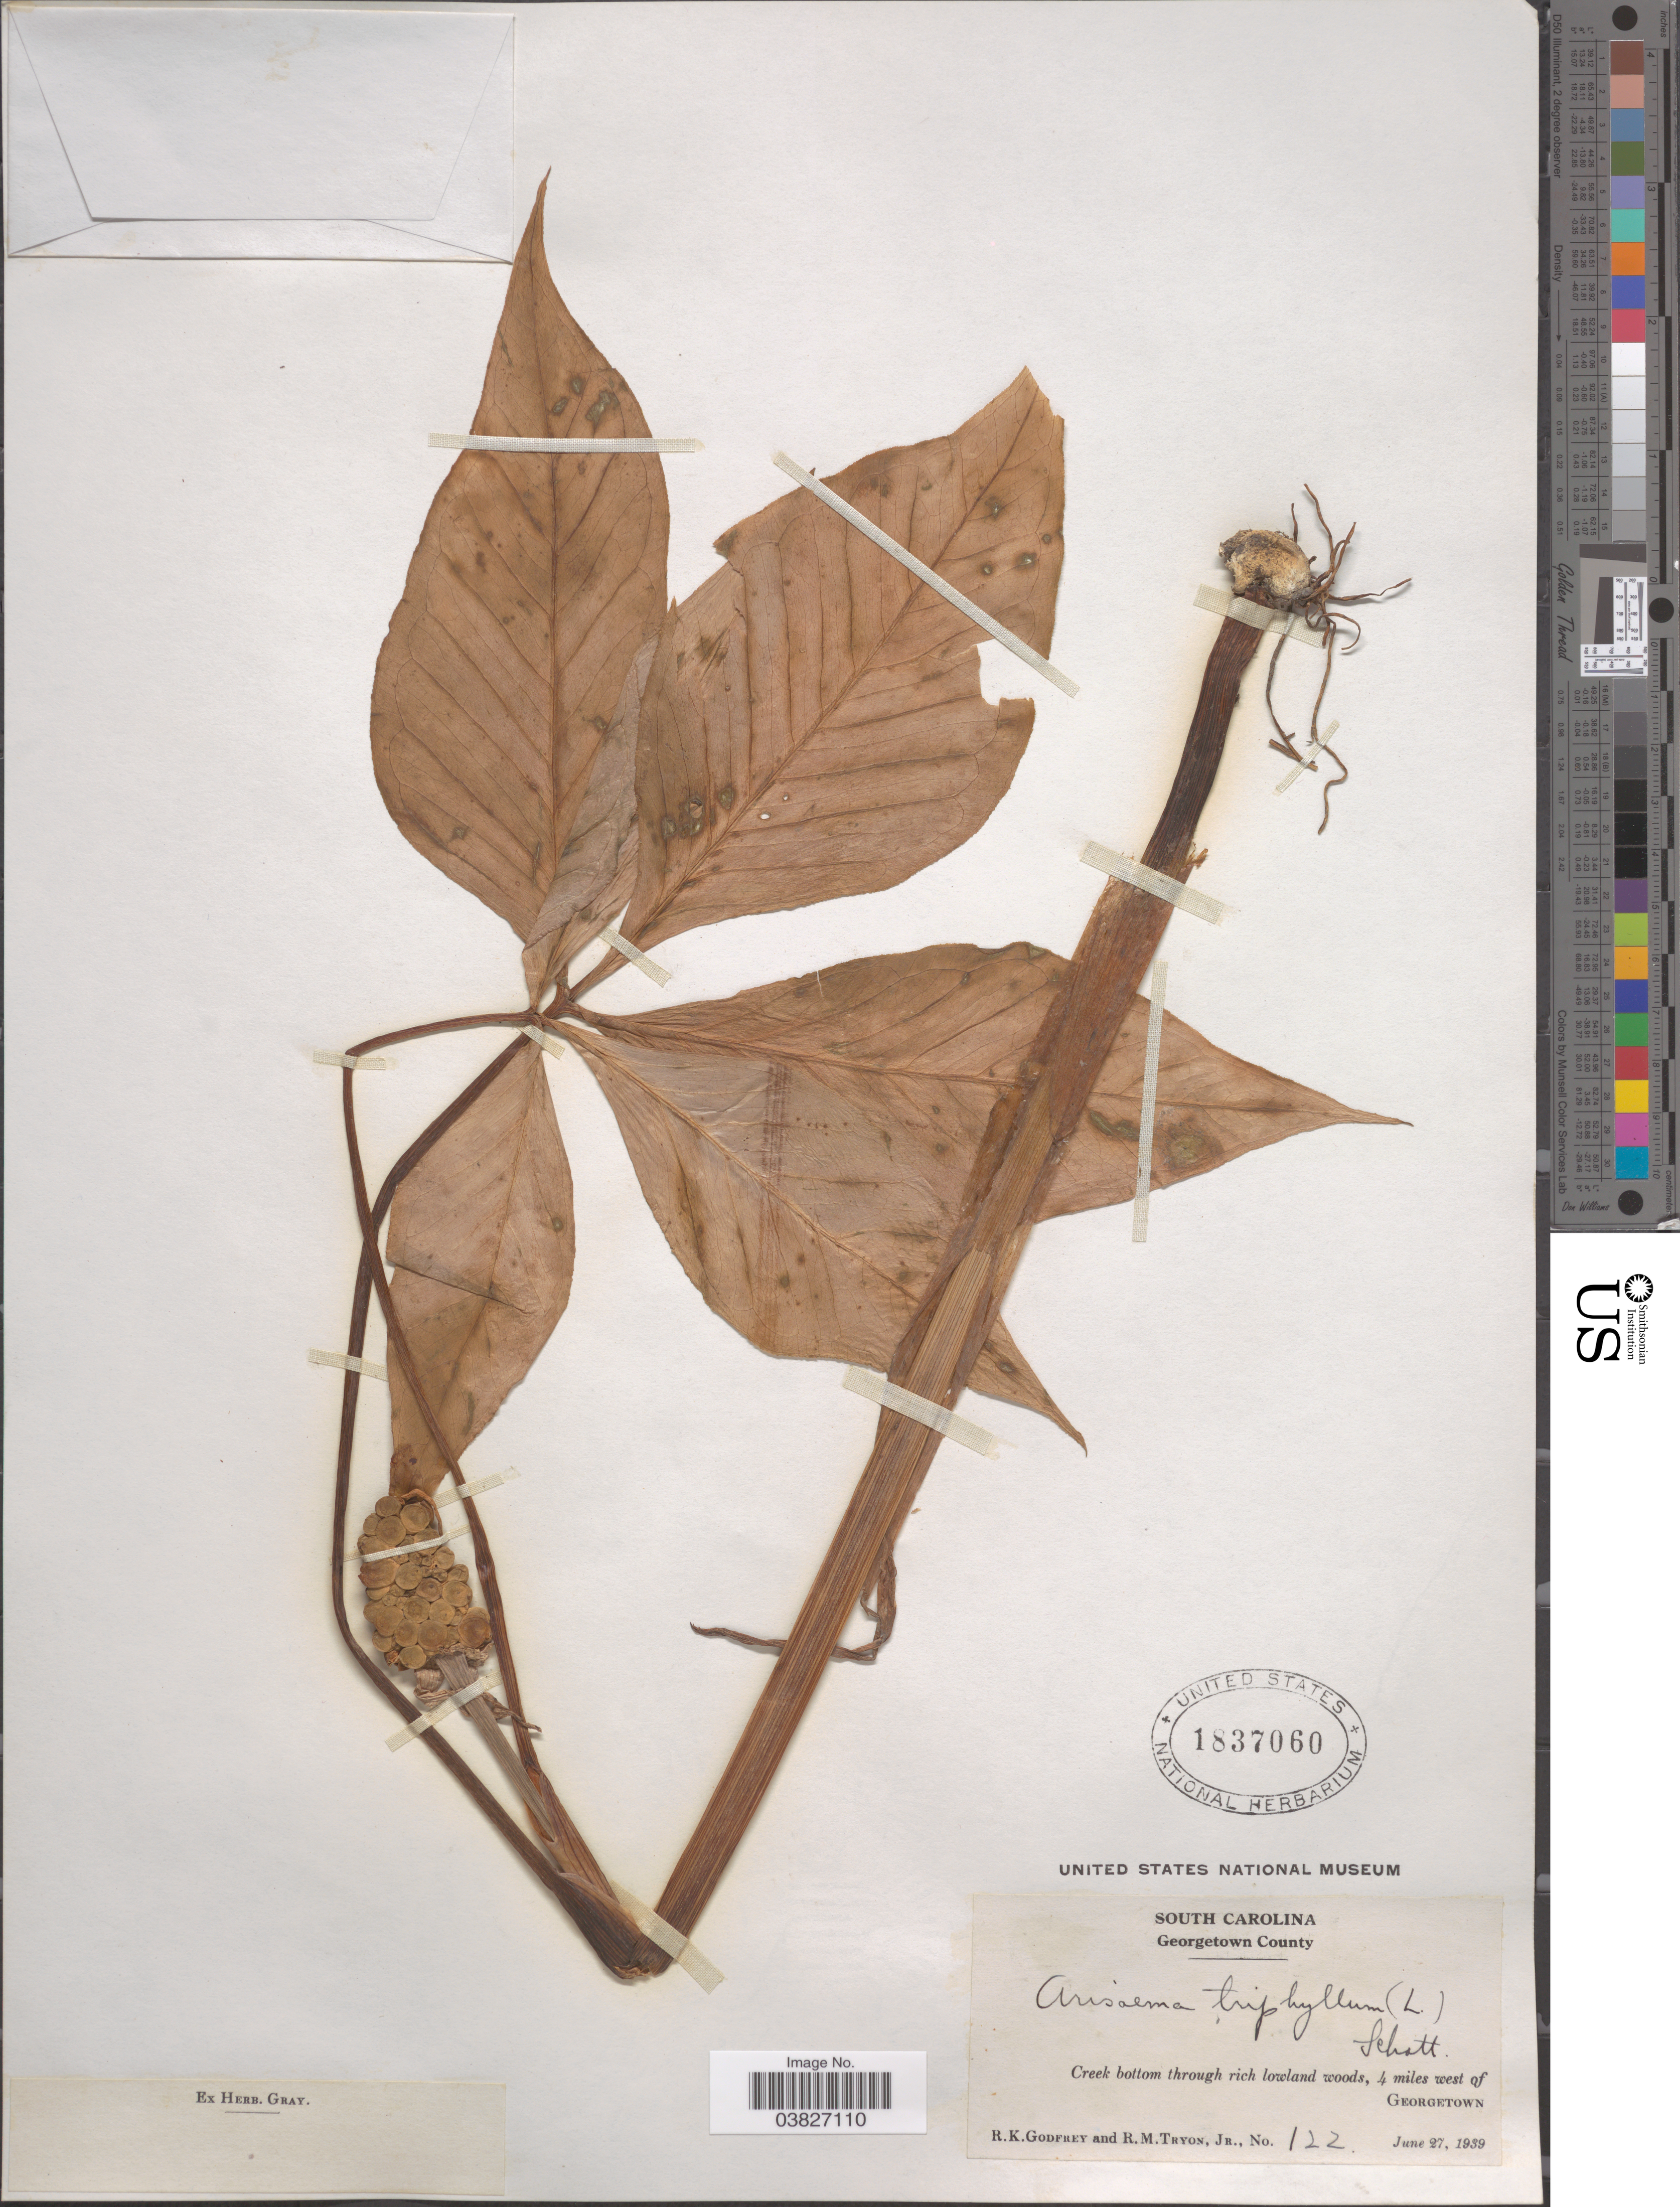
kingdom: Plantae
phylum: Tracheophyta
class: Liliopsida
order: Alismatales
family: Araceae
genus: Arisaema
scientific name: Arisaema triphyllum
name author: (L.) Schott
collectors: R. K. Godfrey & R. Tryon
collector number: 122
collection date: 1939-06-27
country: United States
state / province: South Carolina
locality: Georgetown County. Creek bottom through rich lowland woods, 4 miles west of Georgetown.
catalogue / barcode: US 1837060